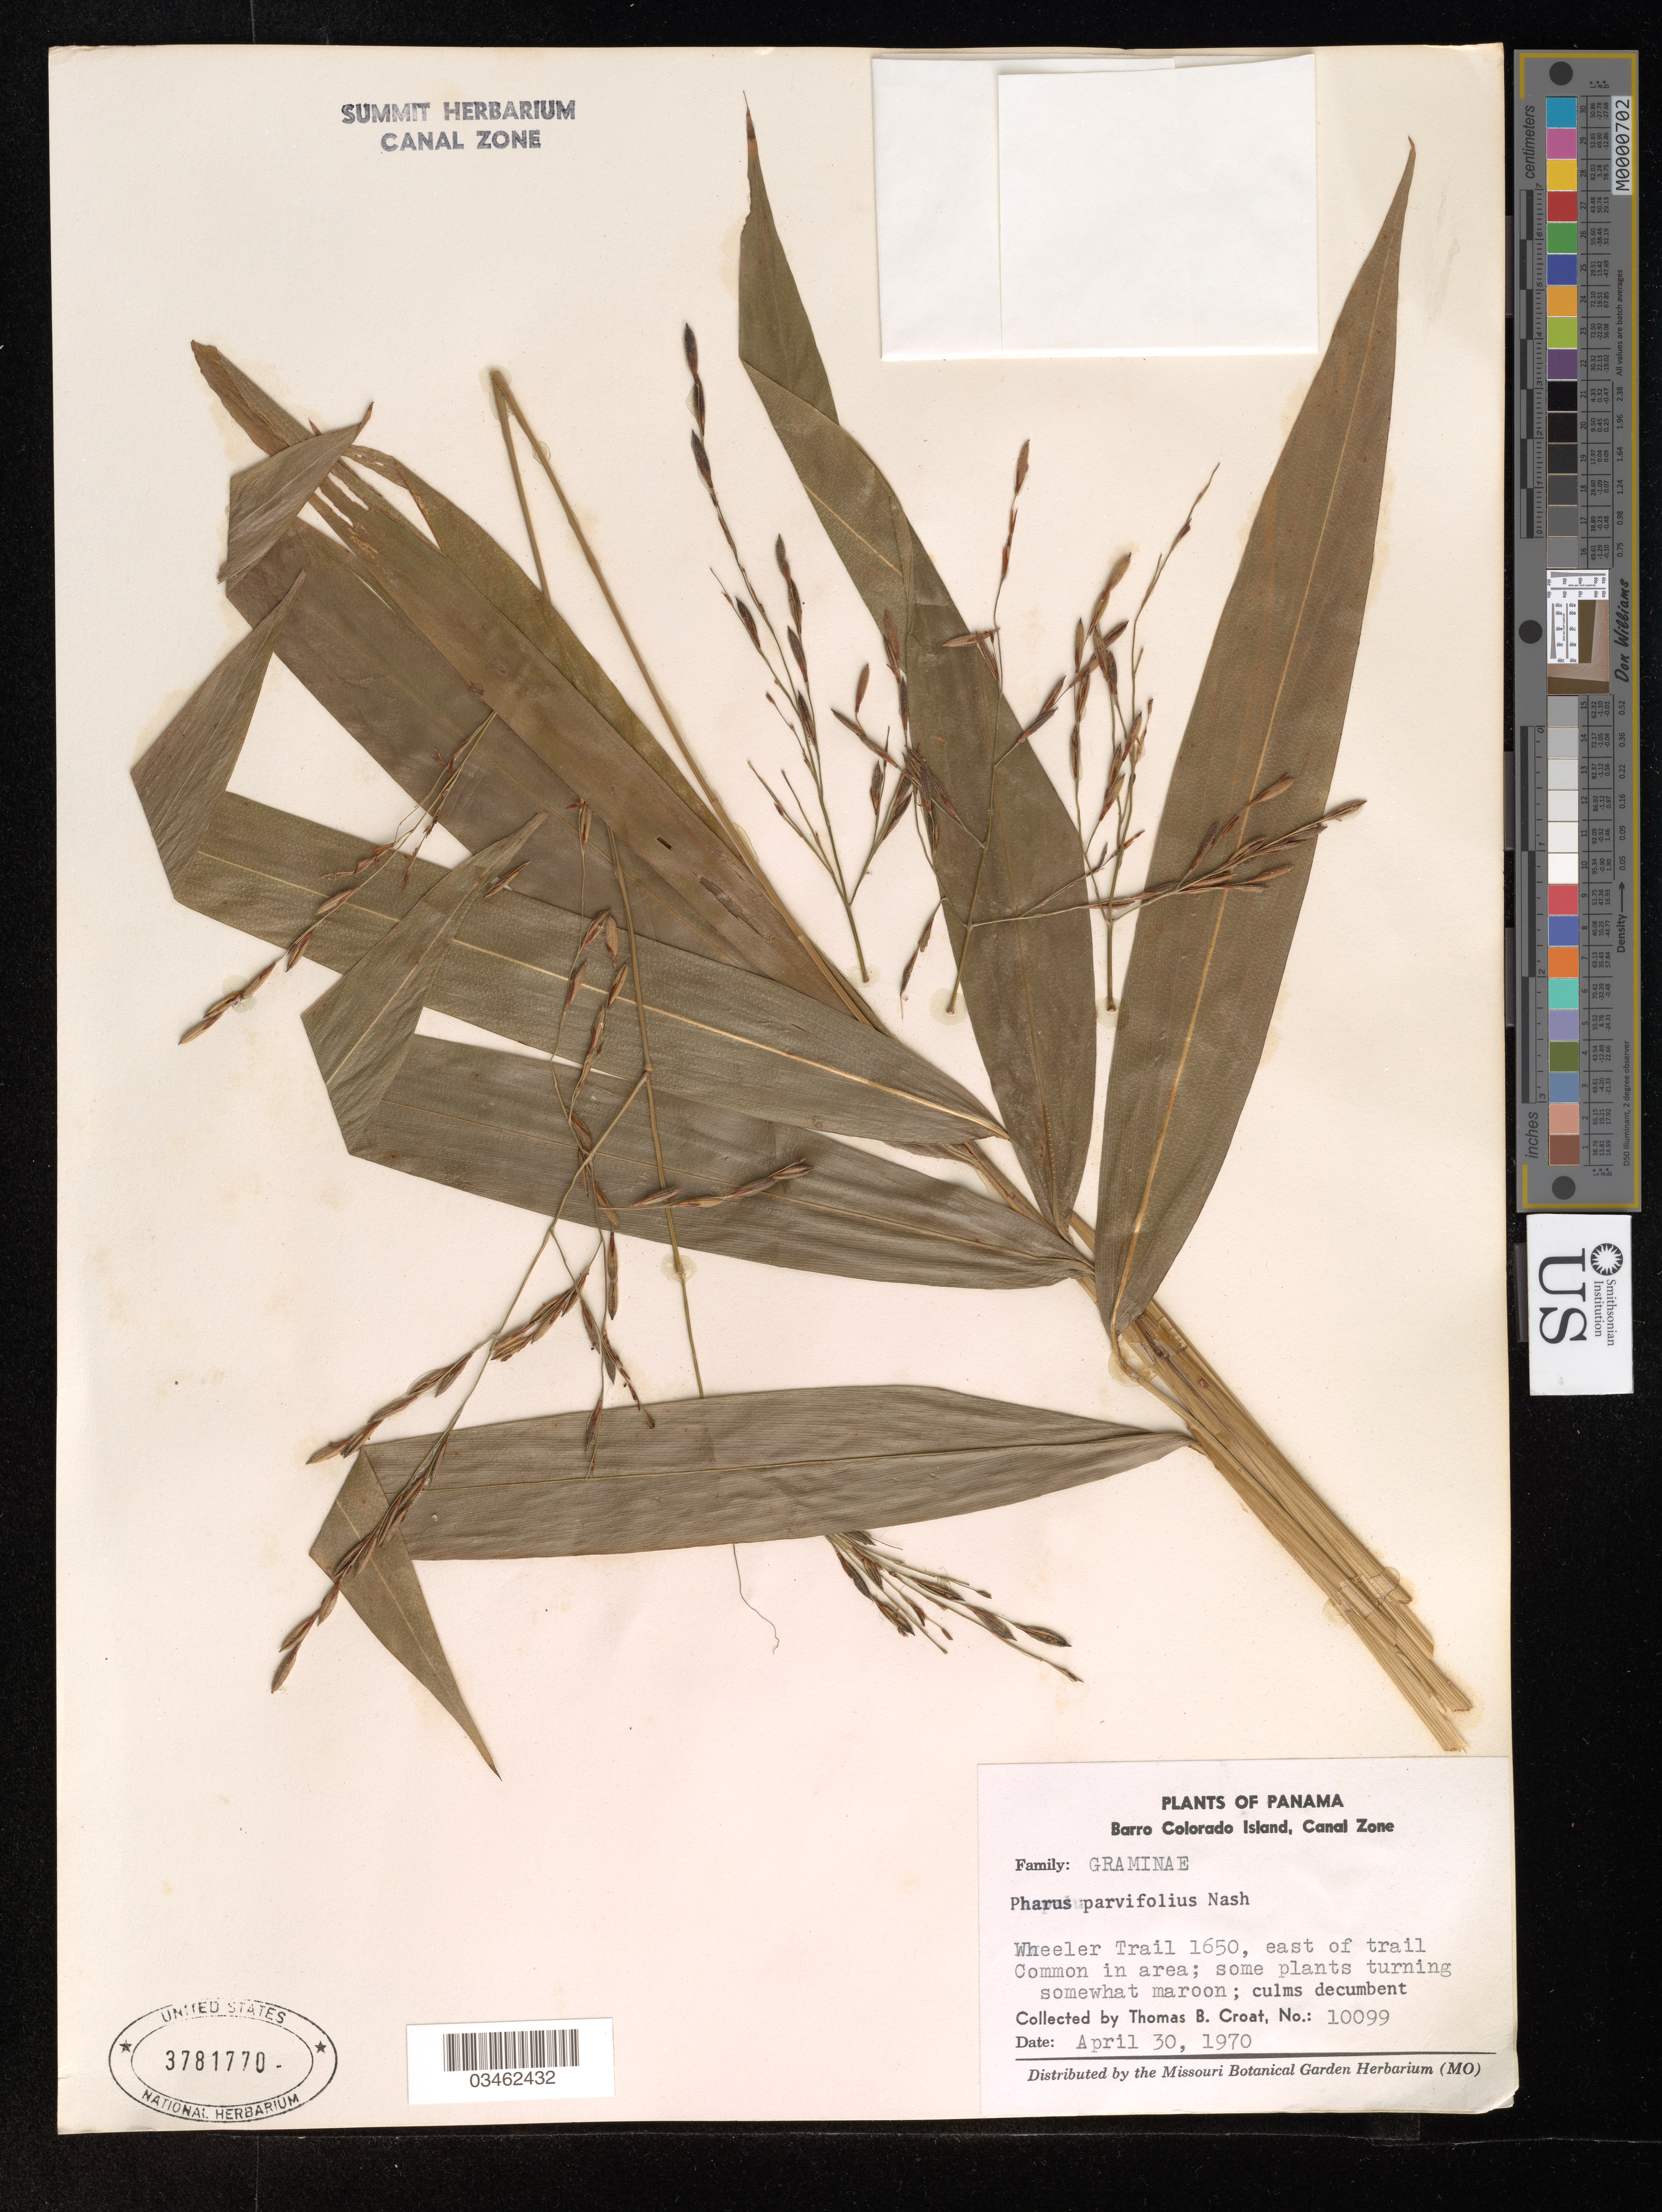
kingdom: Plantae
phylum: Tracheophyta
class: Liliopsida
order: Poales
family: Poaceae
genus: Pharus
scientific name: Pharus parvifolius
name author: Nash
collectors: T. B. Croat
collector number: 10099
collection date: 1970-04-30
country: Panama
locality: Barro Colorado Island, Canal Zone. Wheeler Trail 1650, east of trail.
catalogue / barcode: US 3781770